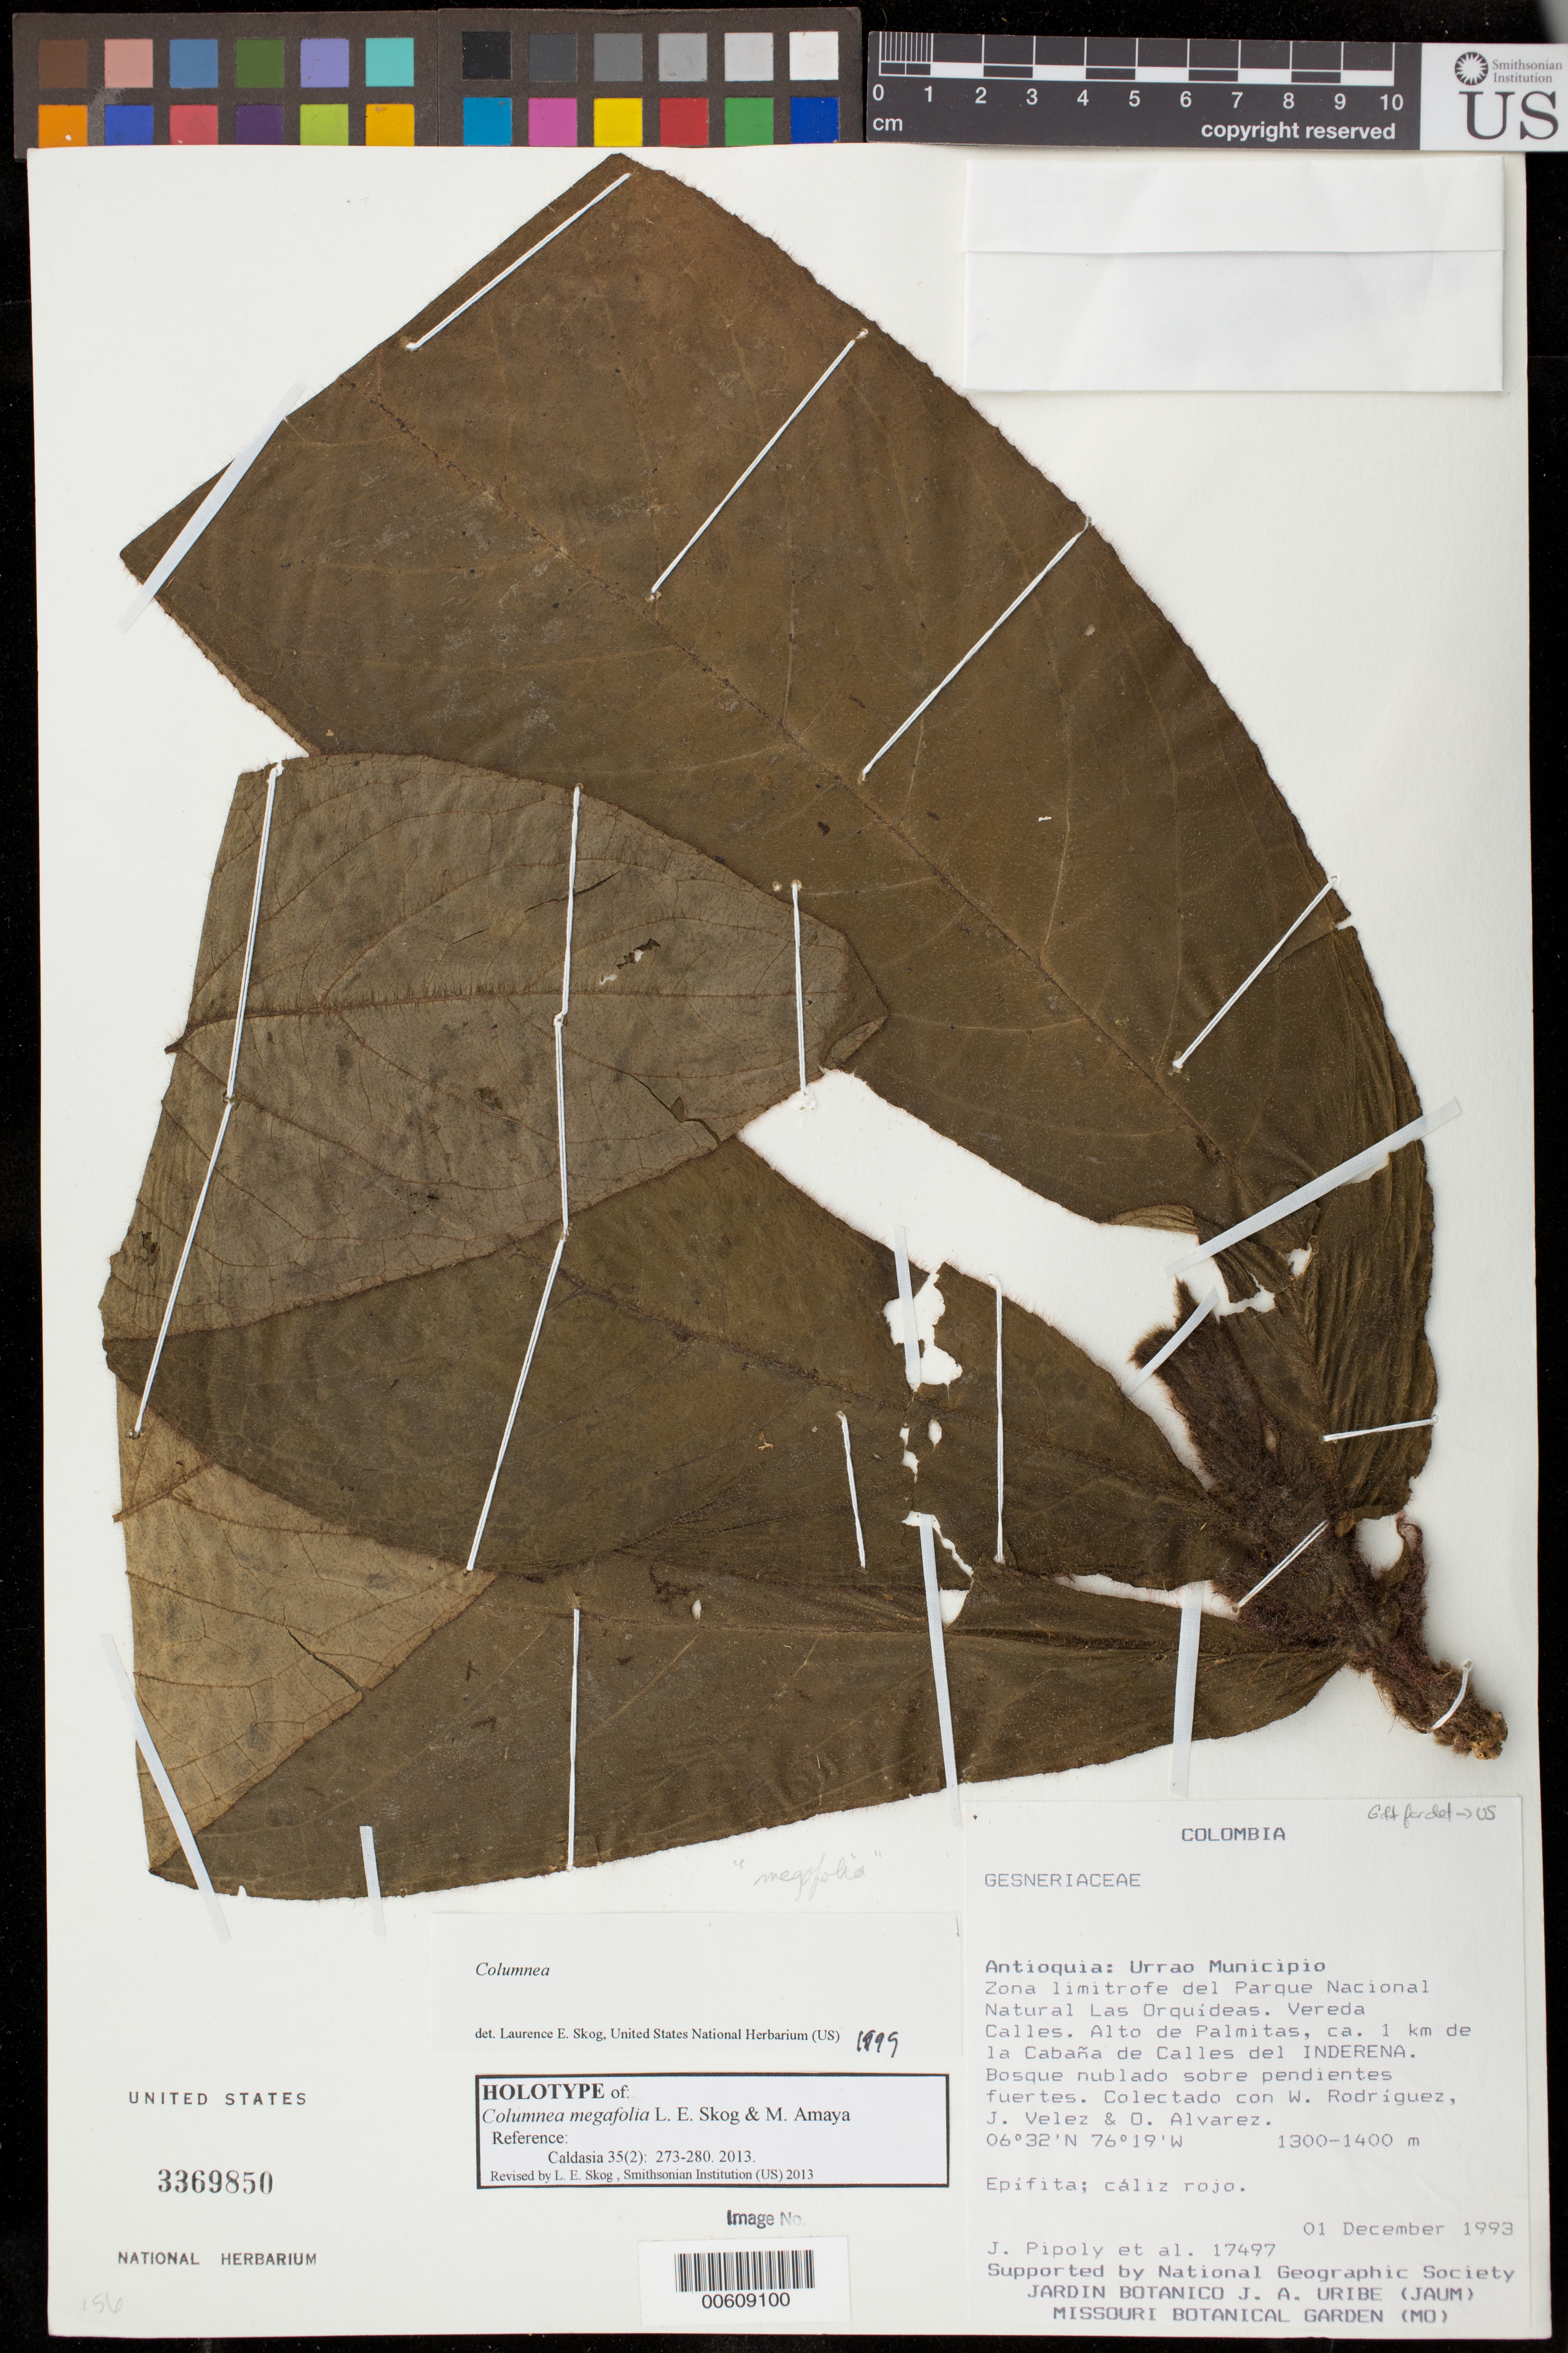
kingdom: Plantae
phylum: Tracheophyta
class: Magnoliopsida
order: Lamiales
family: Gesneriaceae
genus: Columnea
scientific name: Columnea megafolia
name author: L.E. Skog & M. Amaya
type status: Holotype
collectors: J. J. Pipoly, W. Rodriguez, J. Velez & O. Alvarez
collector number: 17497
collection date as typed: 01 Dec 1993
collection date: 1993-12-01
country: Colombia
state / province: Antioquia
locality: Mpio. Urrao; zona limitrofe del Parque Nacional Natural Las Orquídeas, Vereda Callaes, Alto de Palmitas, ca. 1 km de la Cabaña de Calles del INDERENA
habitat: Bosque nublado sobre pendientes fuertes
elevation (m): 1300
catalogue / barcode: US 3369850